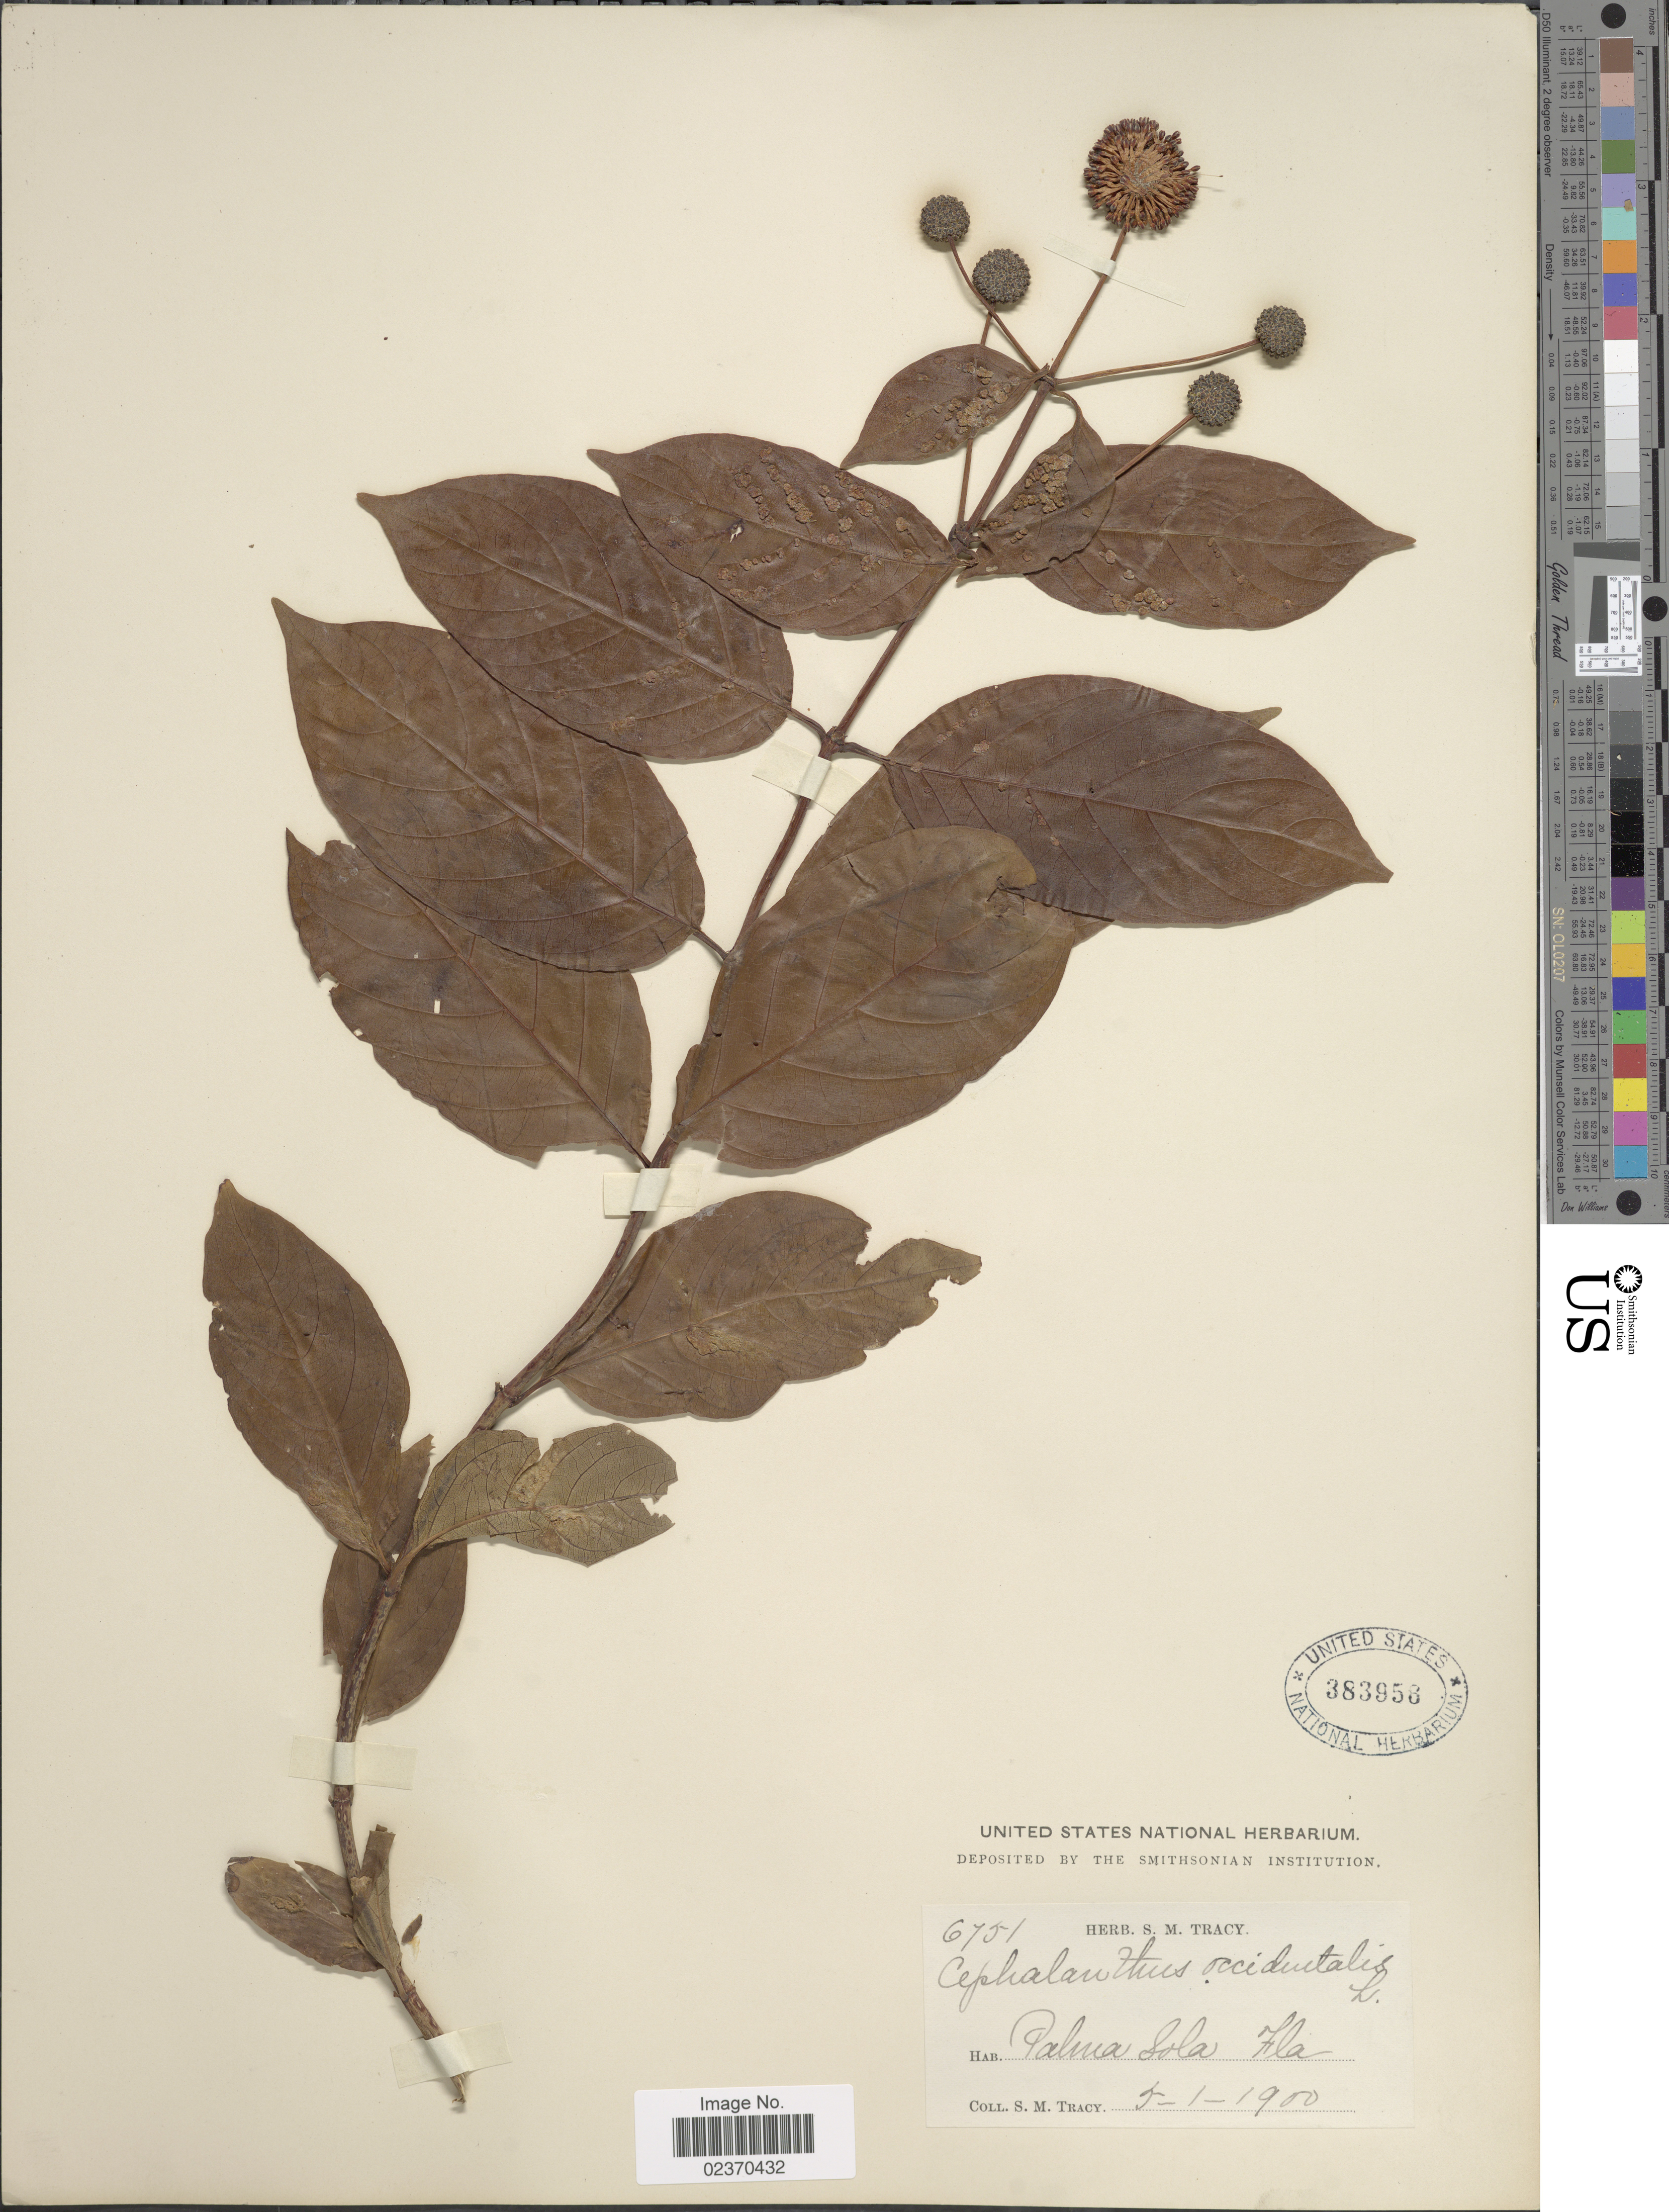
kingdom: Plantae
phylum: Tracheophyta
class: Magnoliopsida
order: Gentianales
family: Rubiaceae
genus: Cephalanthus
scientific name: Cephalanthus occidentalis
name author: L.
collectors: S. M. Tracy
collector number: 6751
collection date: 1900-05-01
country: United States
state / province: Florida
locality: Palma Sola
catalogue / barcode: US 383958